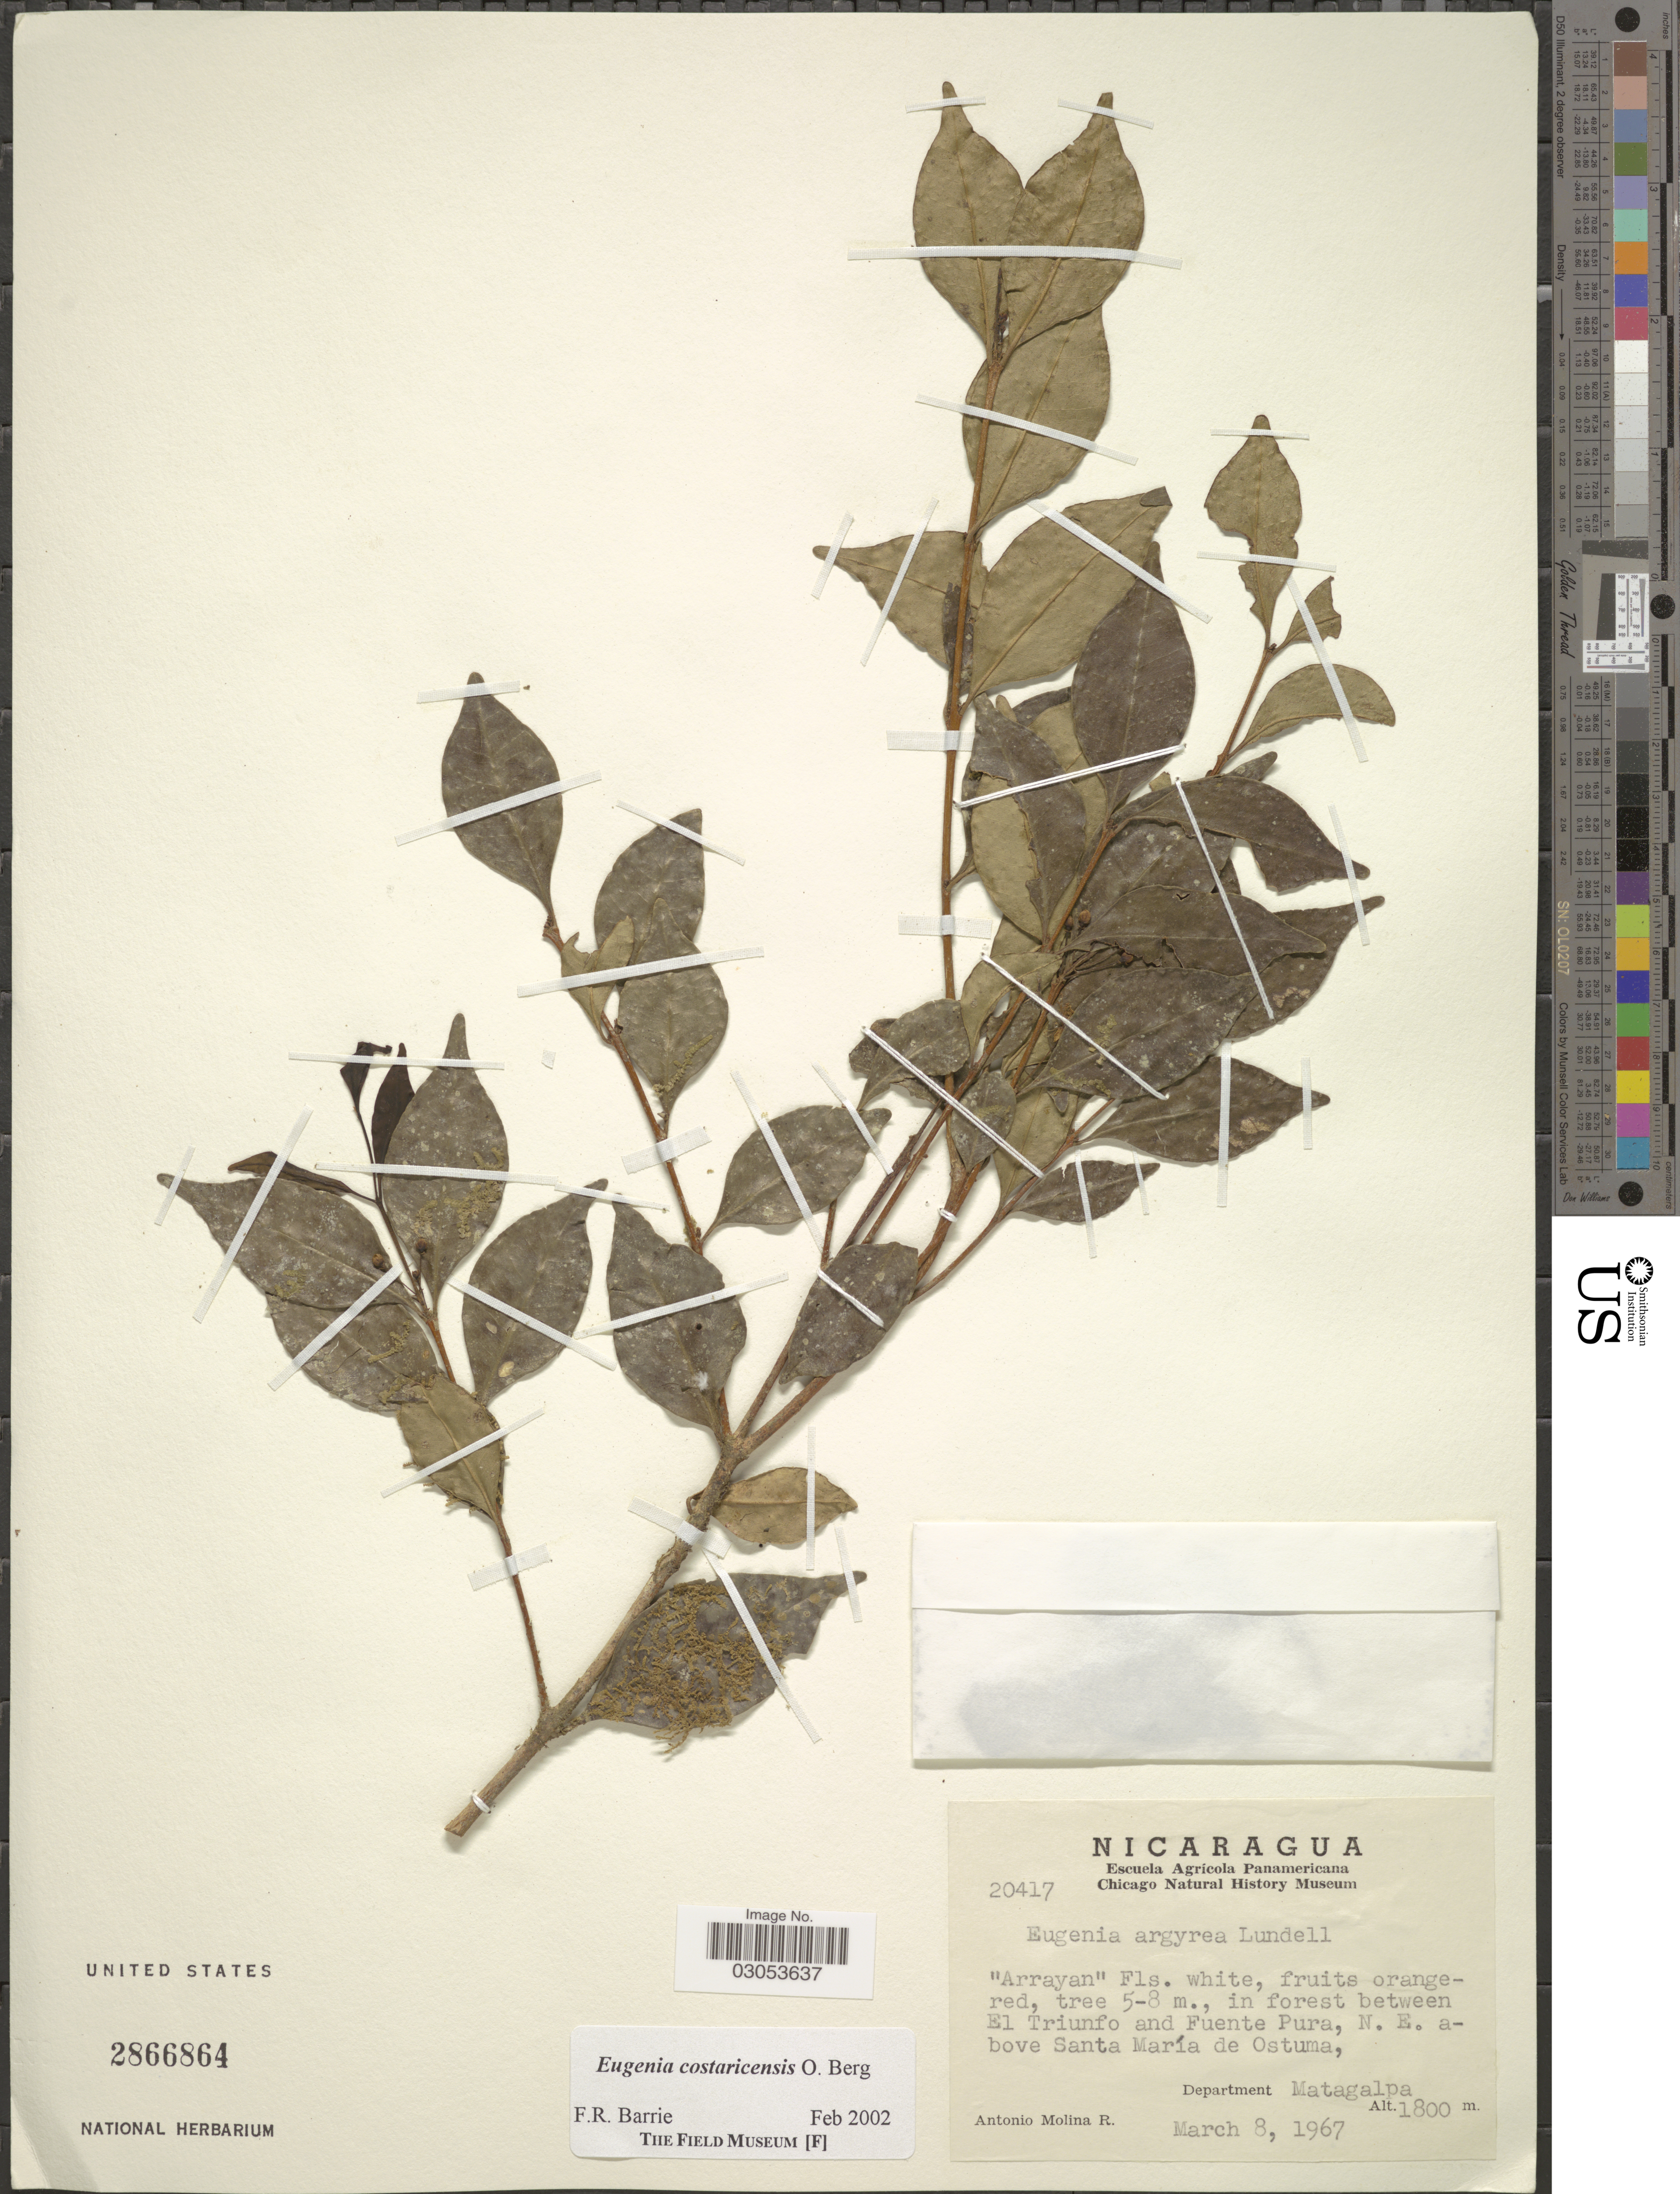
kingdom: Plantae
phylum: Tracheophyta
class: Magnoliopsida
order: Myrtales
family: Myrtaceae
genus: Eugenia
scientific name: Eugenia costaricensis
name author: O. Berg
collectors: A. Molina R.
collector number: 20417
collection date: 1967-03-08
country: Nicaragua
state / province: Matagalpa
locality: In forest between El Triunfo and Fuente Pura, N.E. above Santa María de Ostuma, Department Matagalpa.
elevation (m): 1800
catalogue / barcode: US 2866864